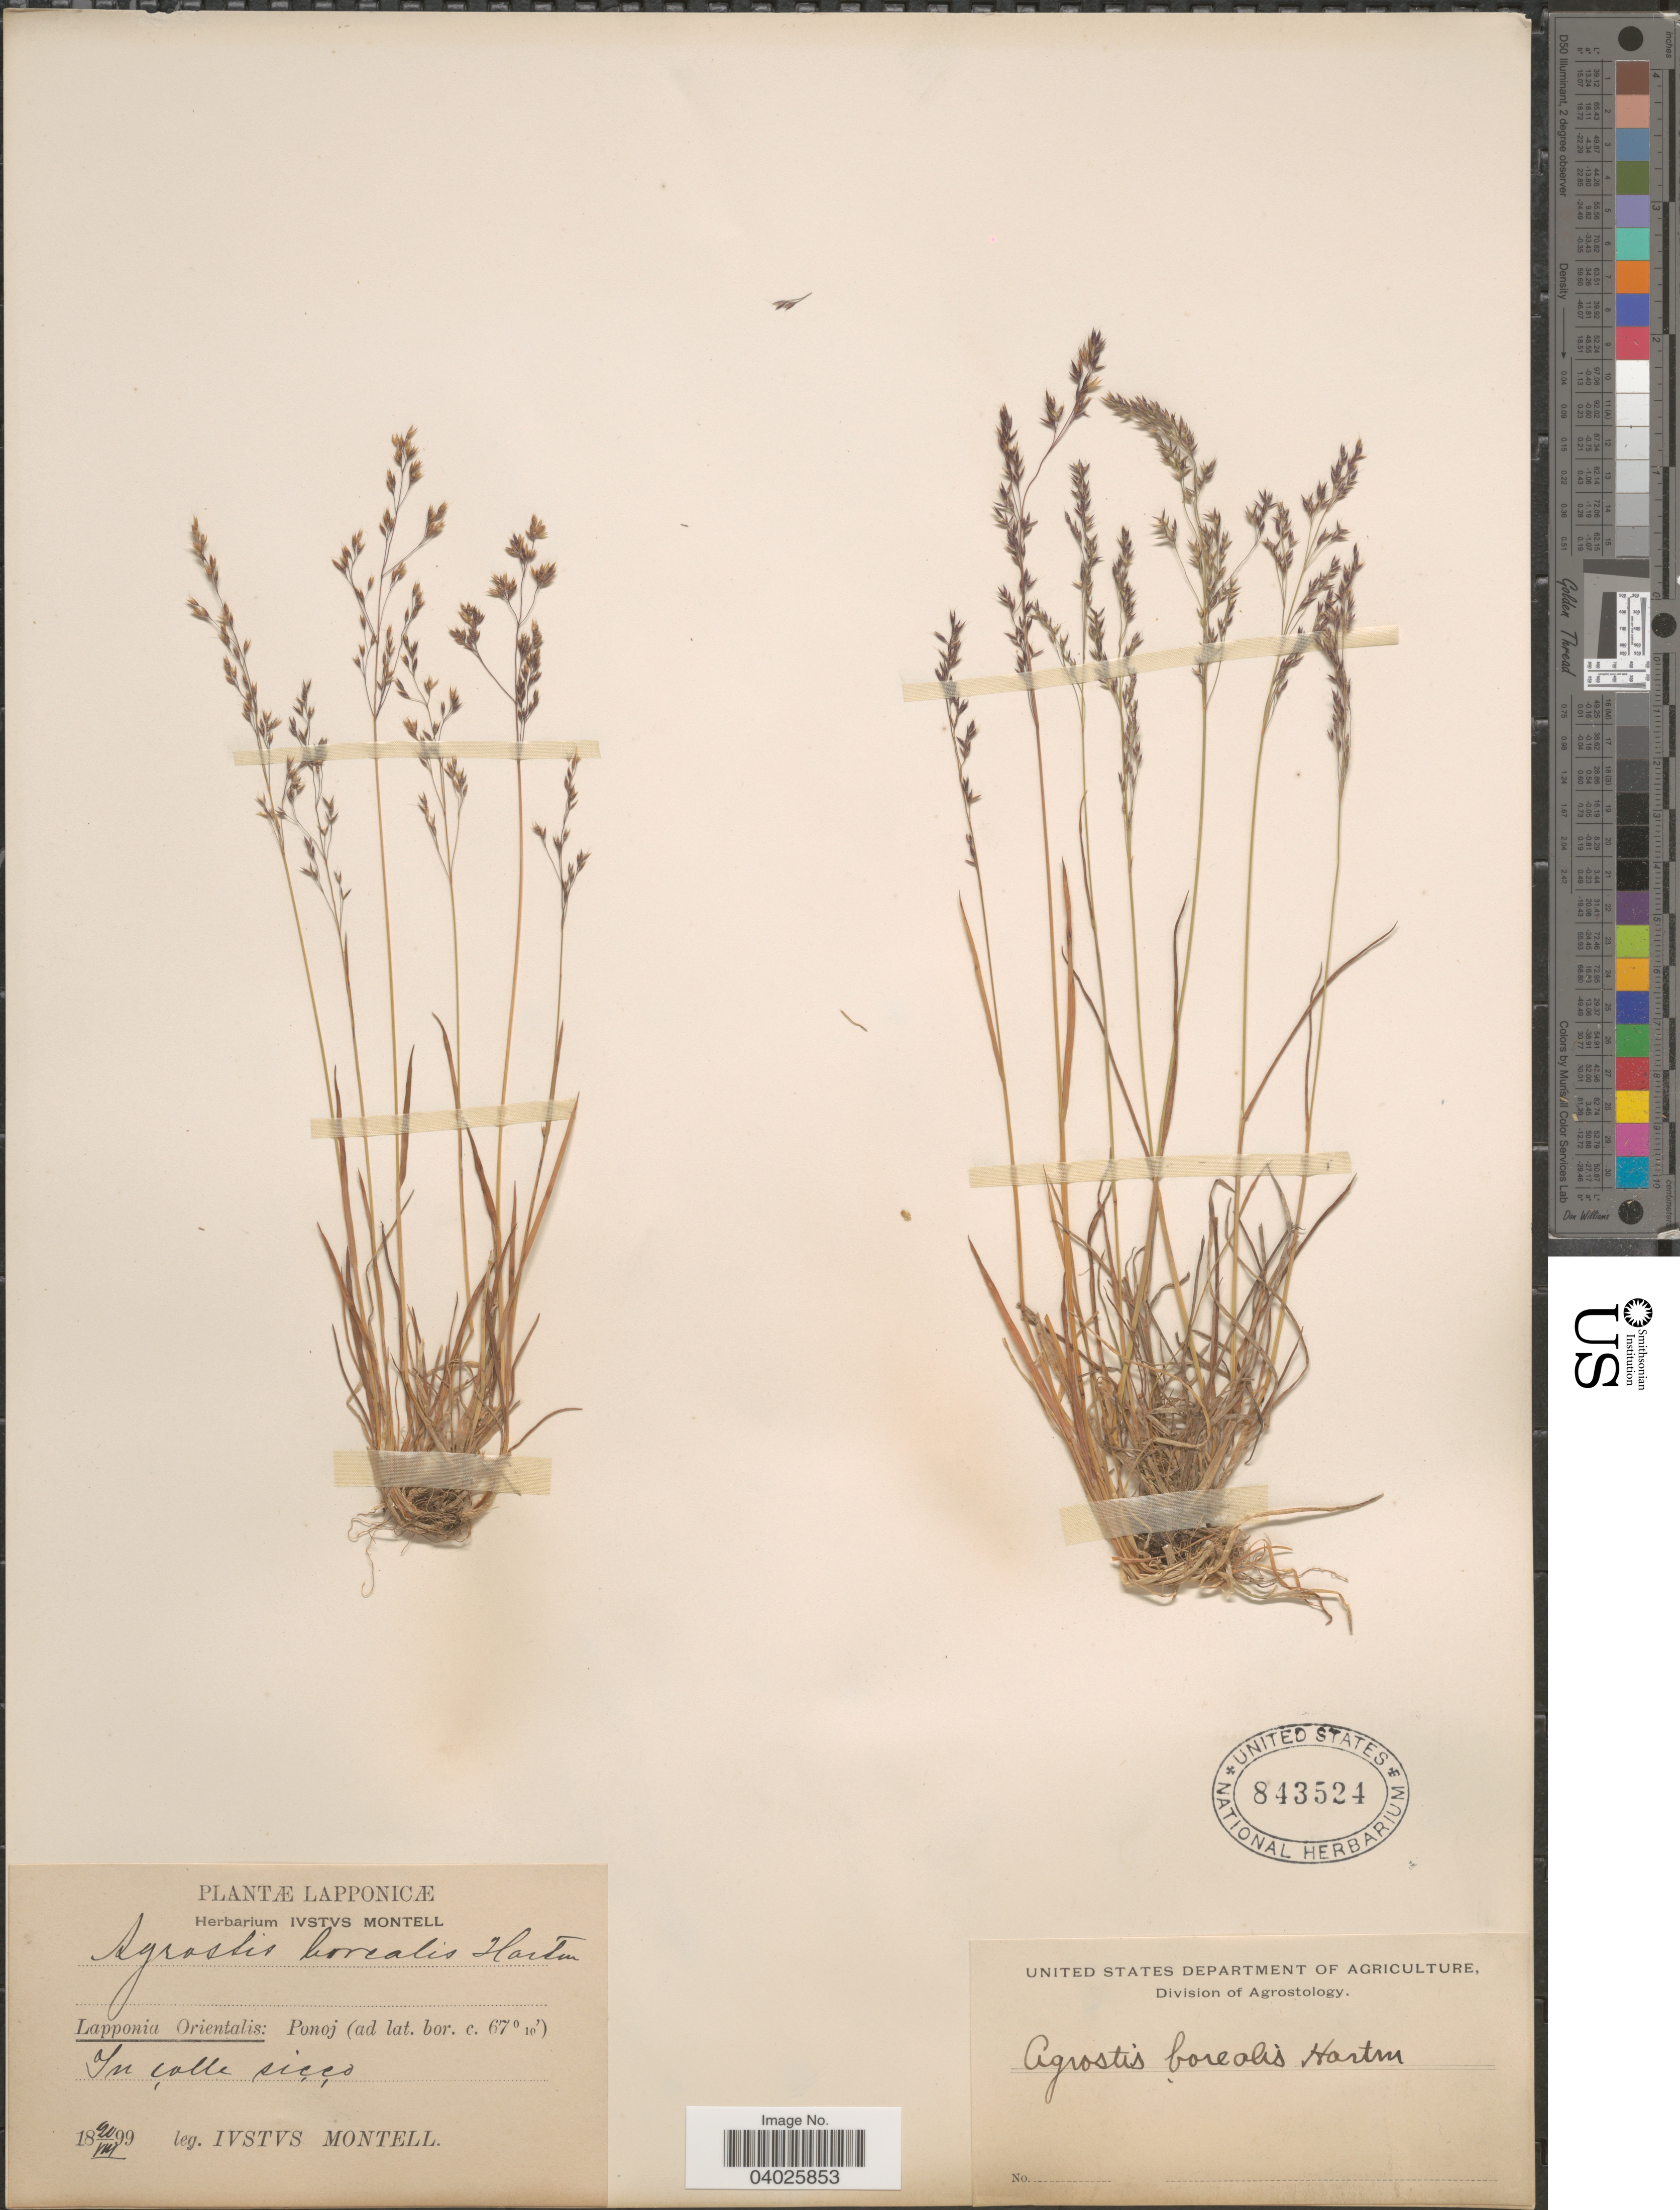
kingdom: Plantae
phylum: Tracheophyta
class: Liliopsida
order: Poales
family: Poaceae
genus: Agrostis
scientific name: Agrostis rupestris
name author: All.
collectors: I. Montell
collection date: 1899-08-20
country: Russian Federation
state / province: Murmansk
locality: Lapponicæ. Lapponia Orientalis: Ponoj. In calle sicco.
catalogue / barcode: US 843524